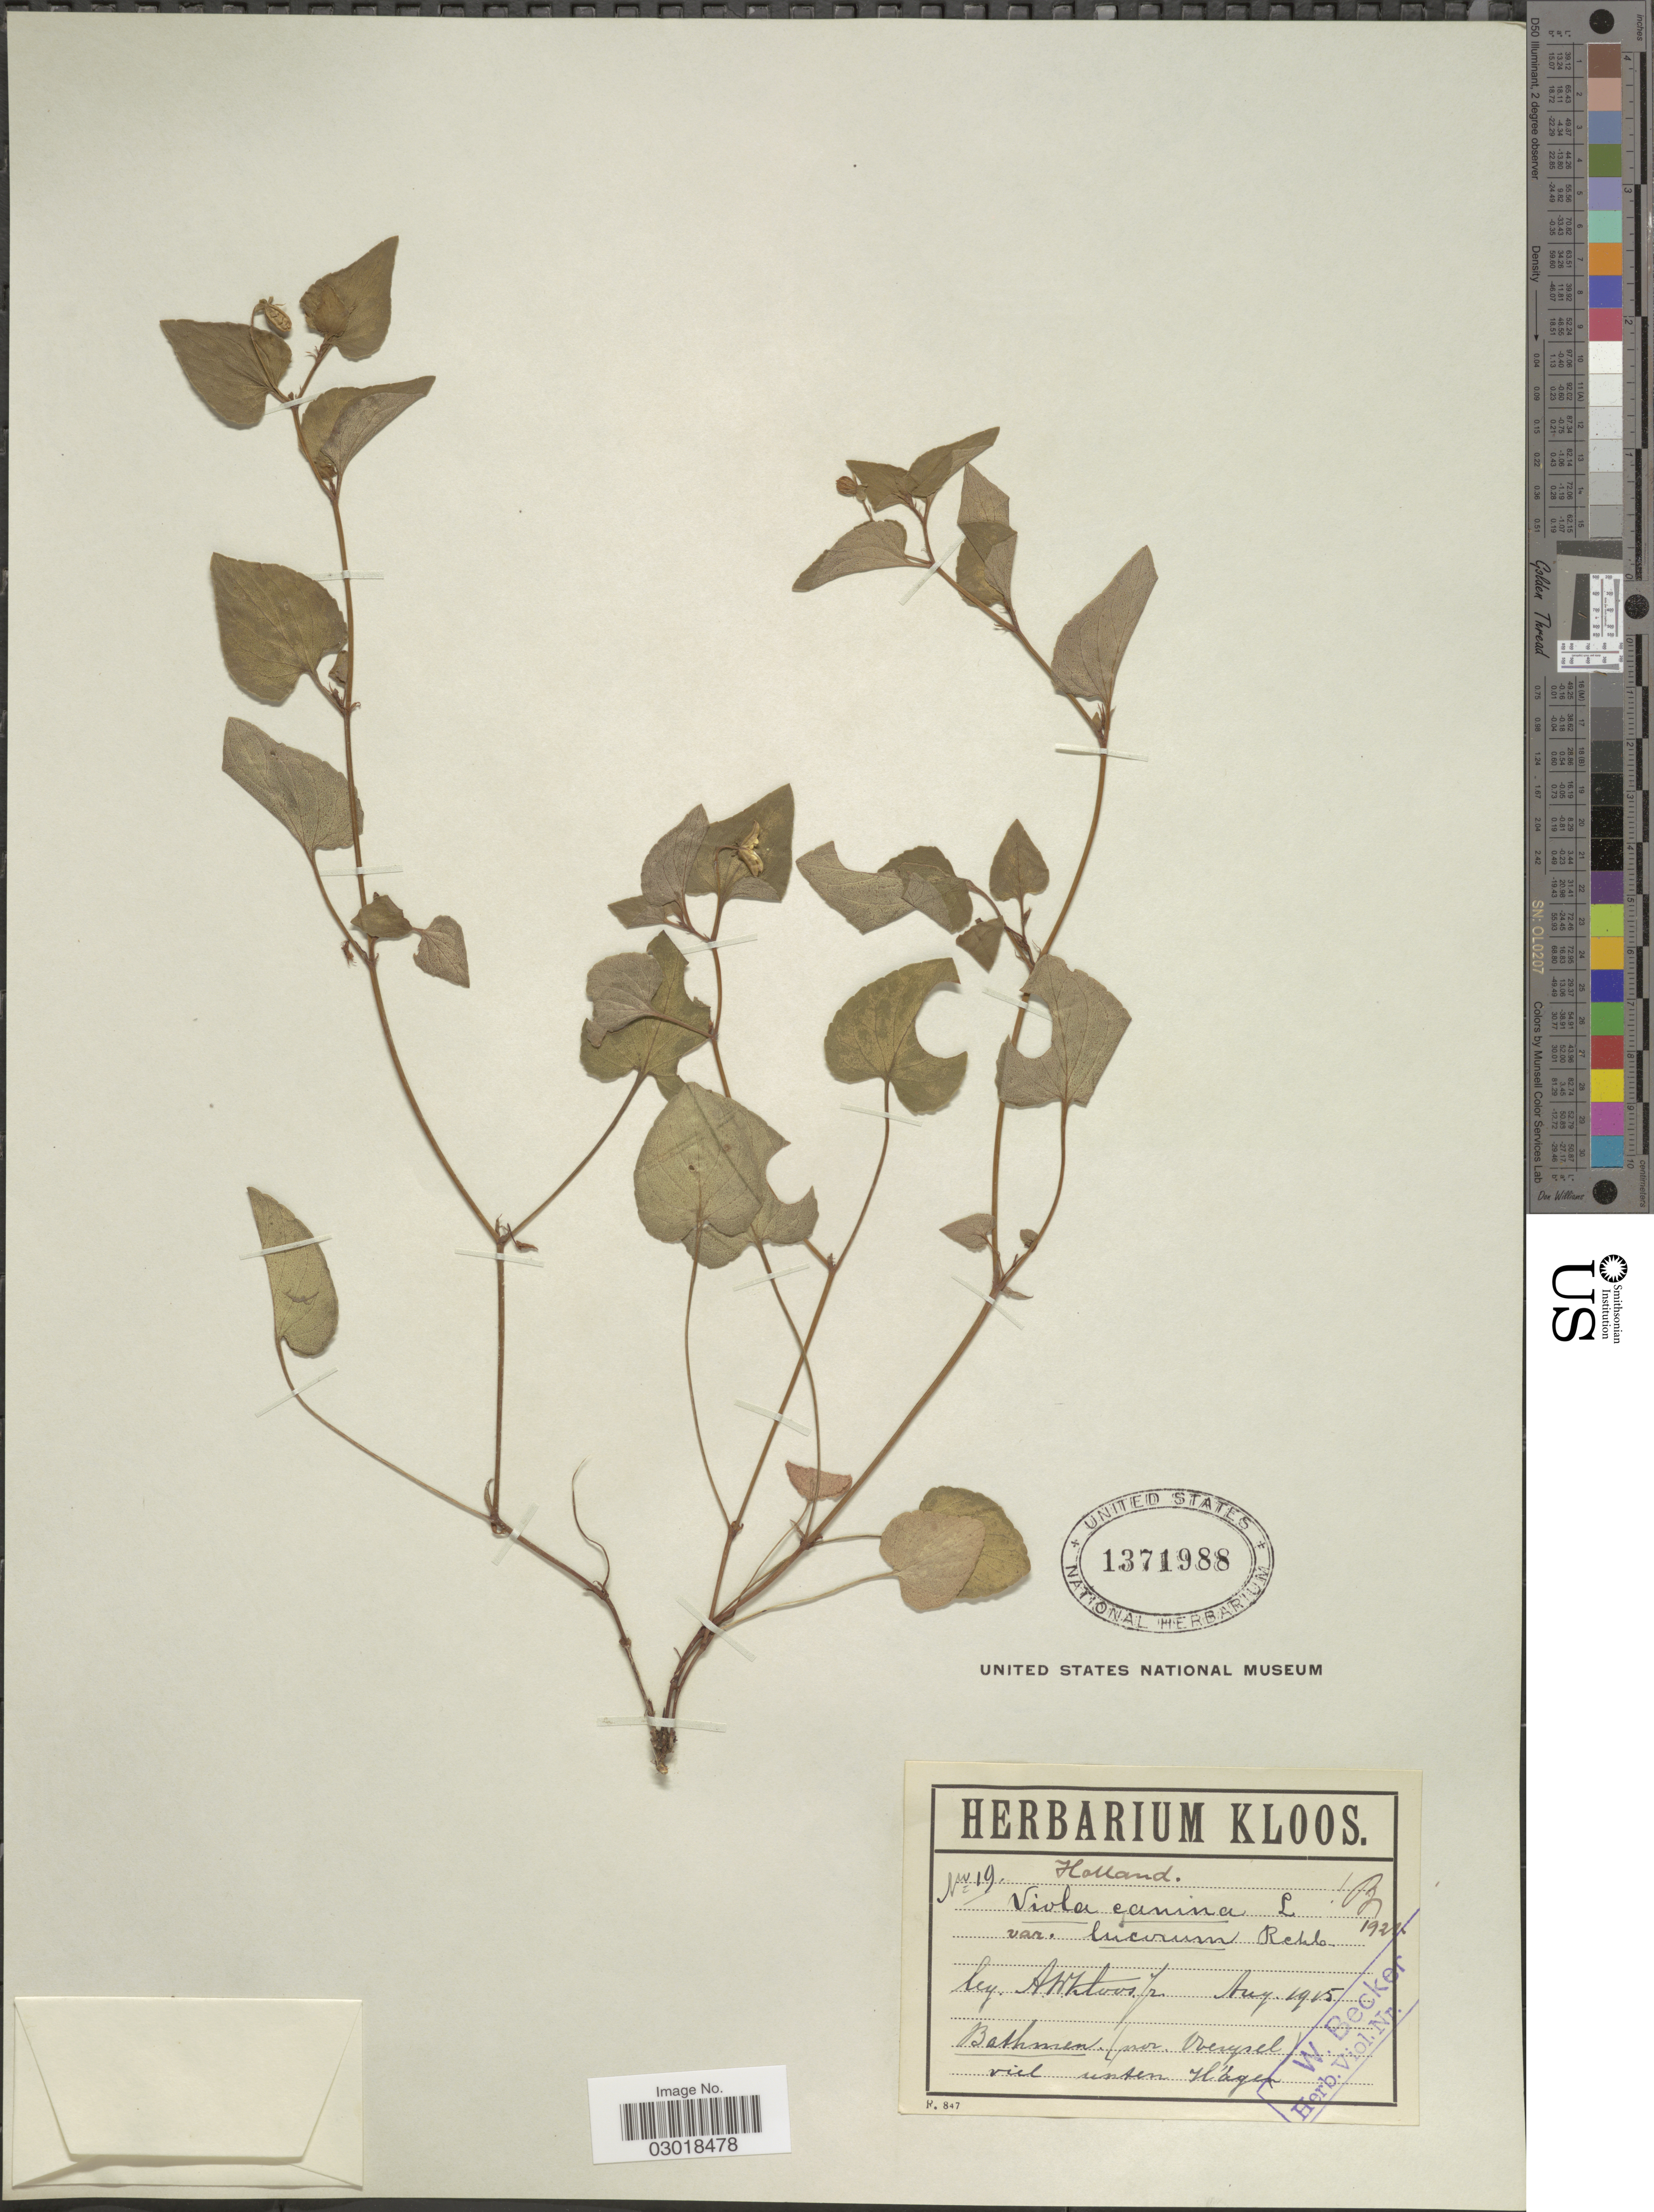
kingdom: Plantae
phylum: Tracheophyta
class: Magnoliopsida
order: Malpighiales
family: Violaceae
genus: Viola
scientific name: Viola canina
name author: L.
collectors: A. W. Kloos, Jr.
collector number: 19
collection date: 1915-08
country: Netherlands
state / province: Overijssel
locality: Holland. Bathmen viel unten Hägen.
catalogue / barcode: US 1371988